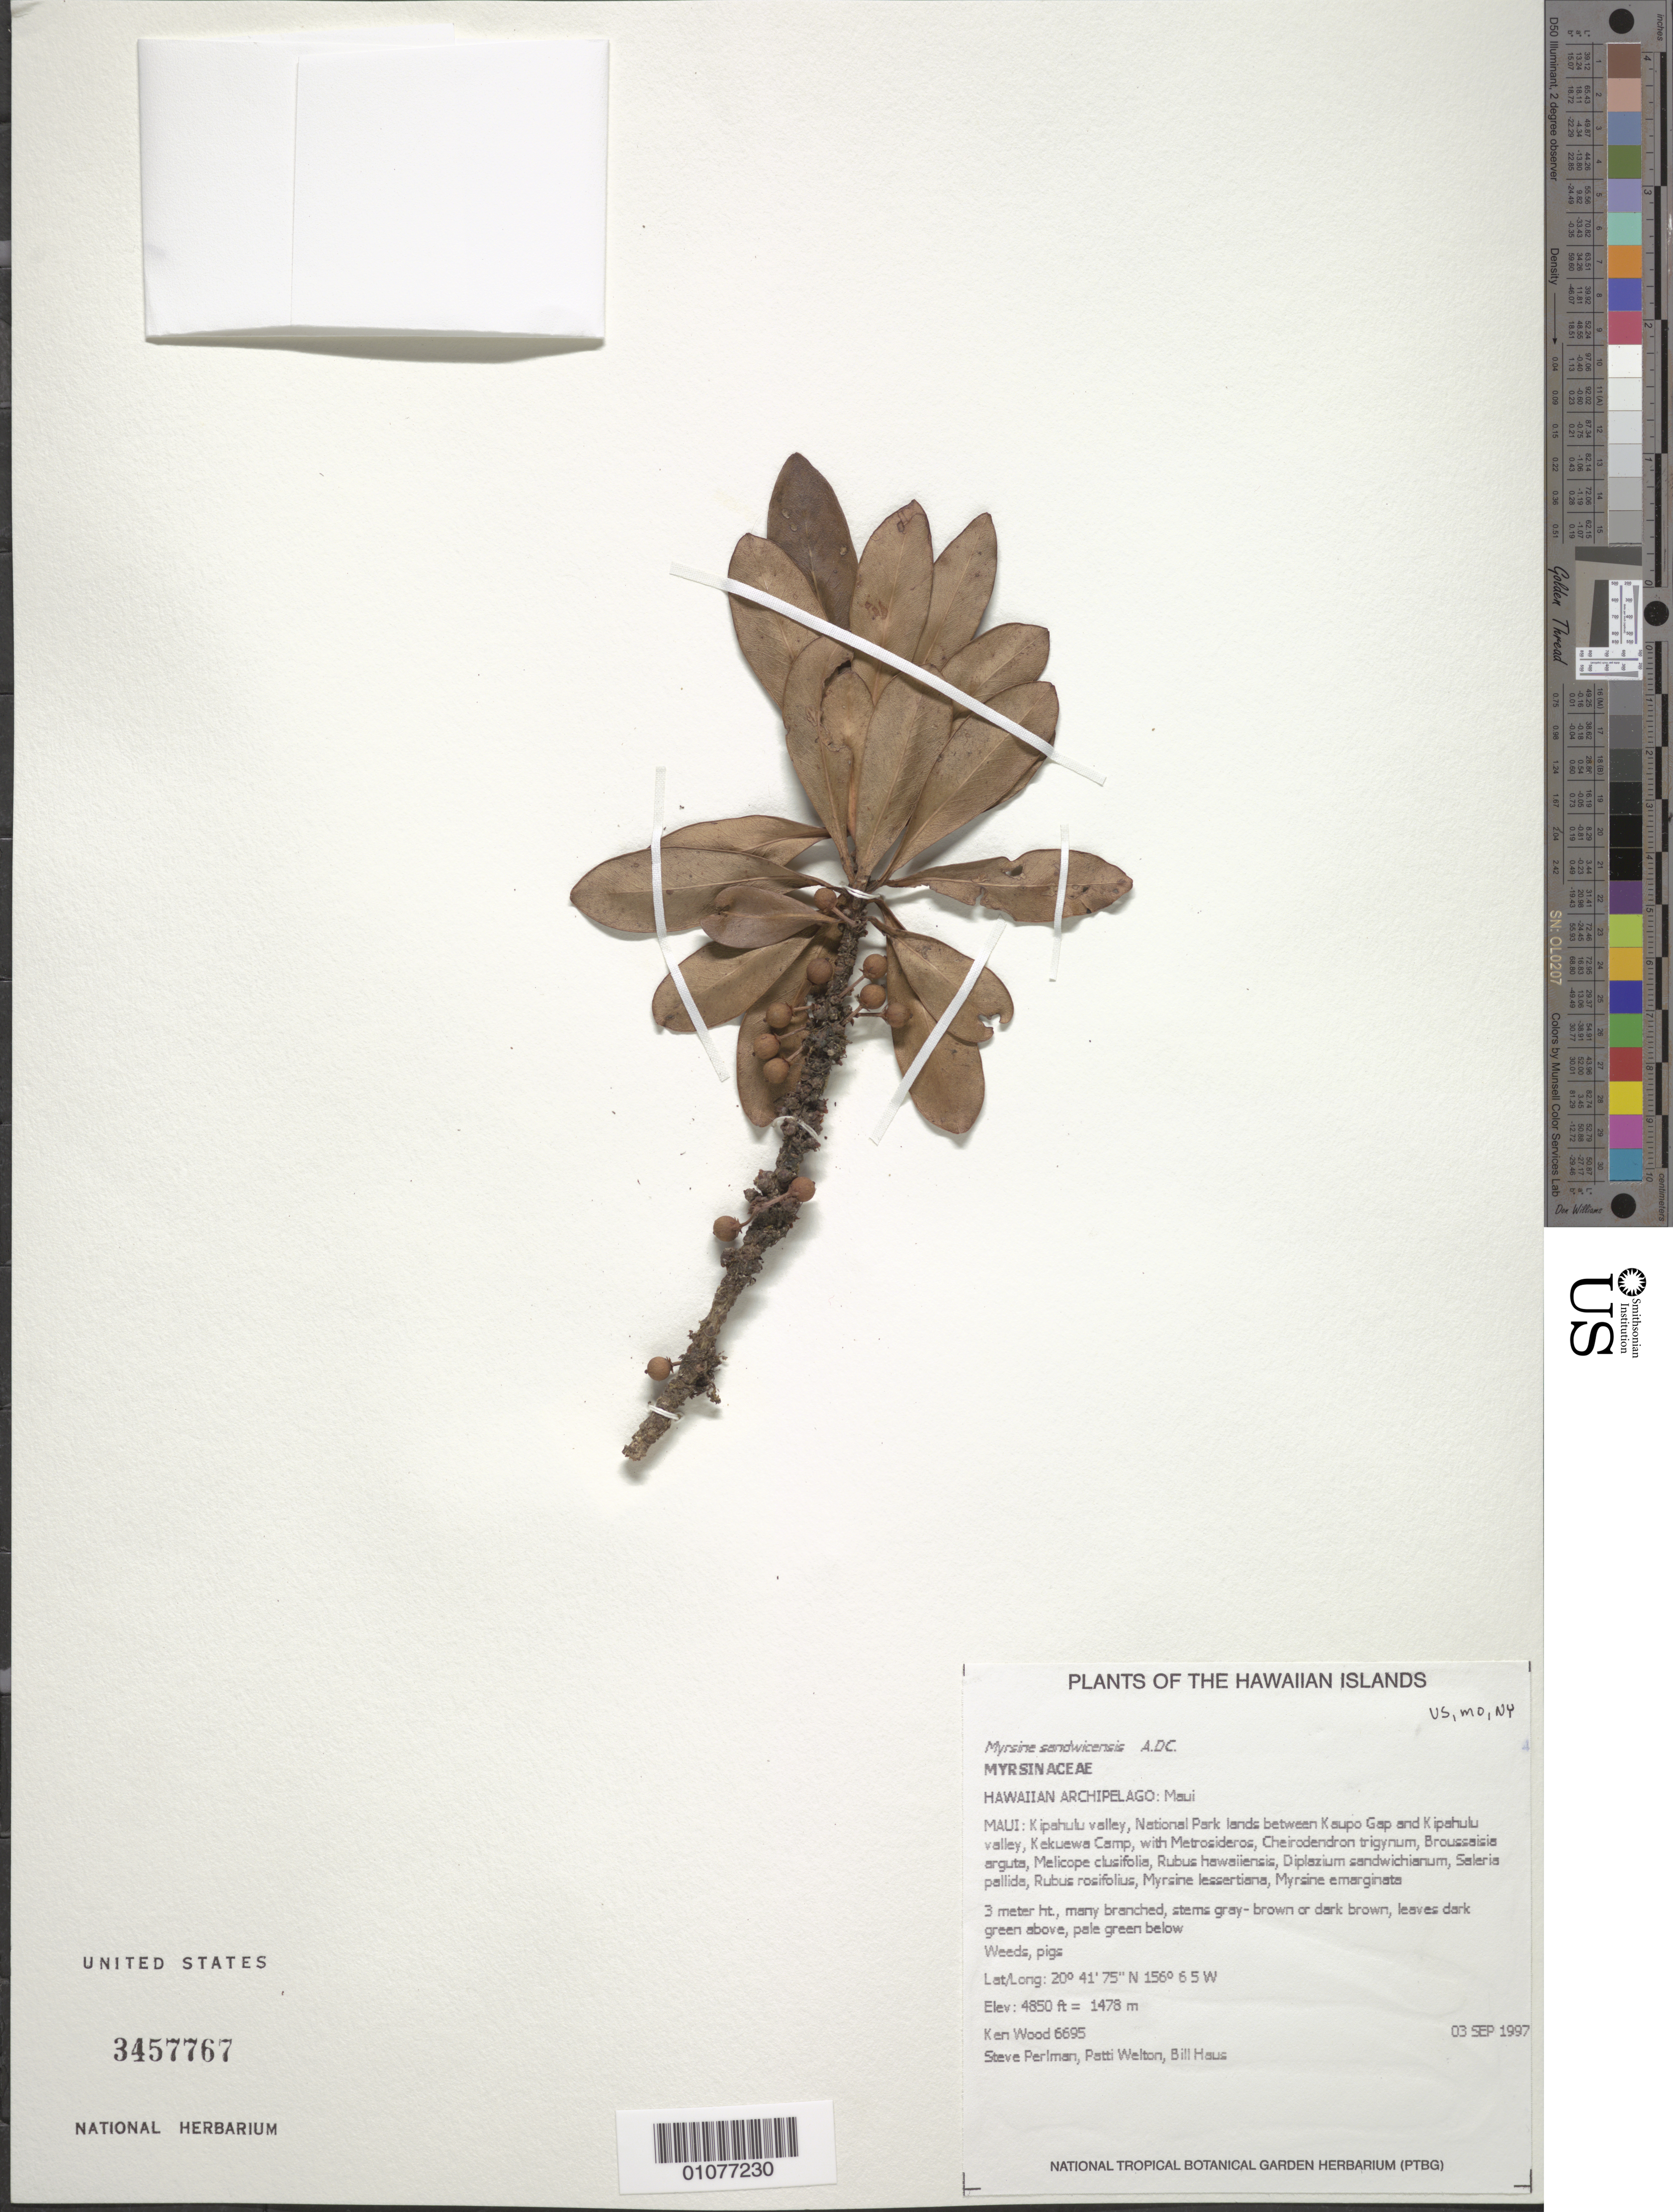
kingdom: Plantae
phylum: Tracheophyta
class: Magnoliopsida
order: Ericales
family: Primulaceae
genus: Myrsine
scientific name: Myrsine sandwicensis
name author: A. DC.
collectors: K. R. Wood, S. P. Perlman, P. Welton & B. Haus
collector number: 6695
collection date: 1997-09-03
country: United States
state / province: Hawaii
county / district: Maui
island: Maui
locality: Kipahulu valley, National Park lands between Kaupo Gap and Kipahulu valley, Kekuewa Camp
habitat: weeds, pigs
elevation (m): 1478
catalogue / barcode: US 3457767